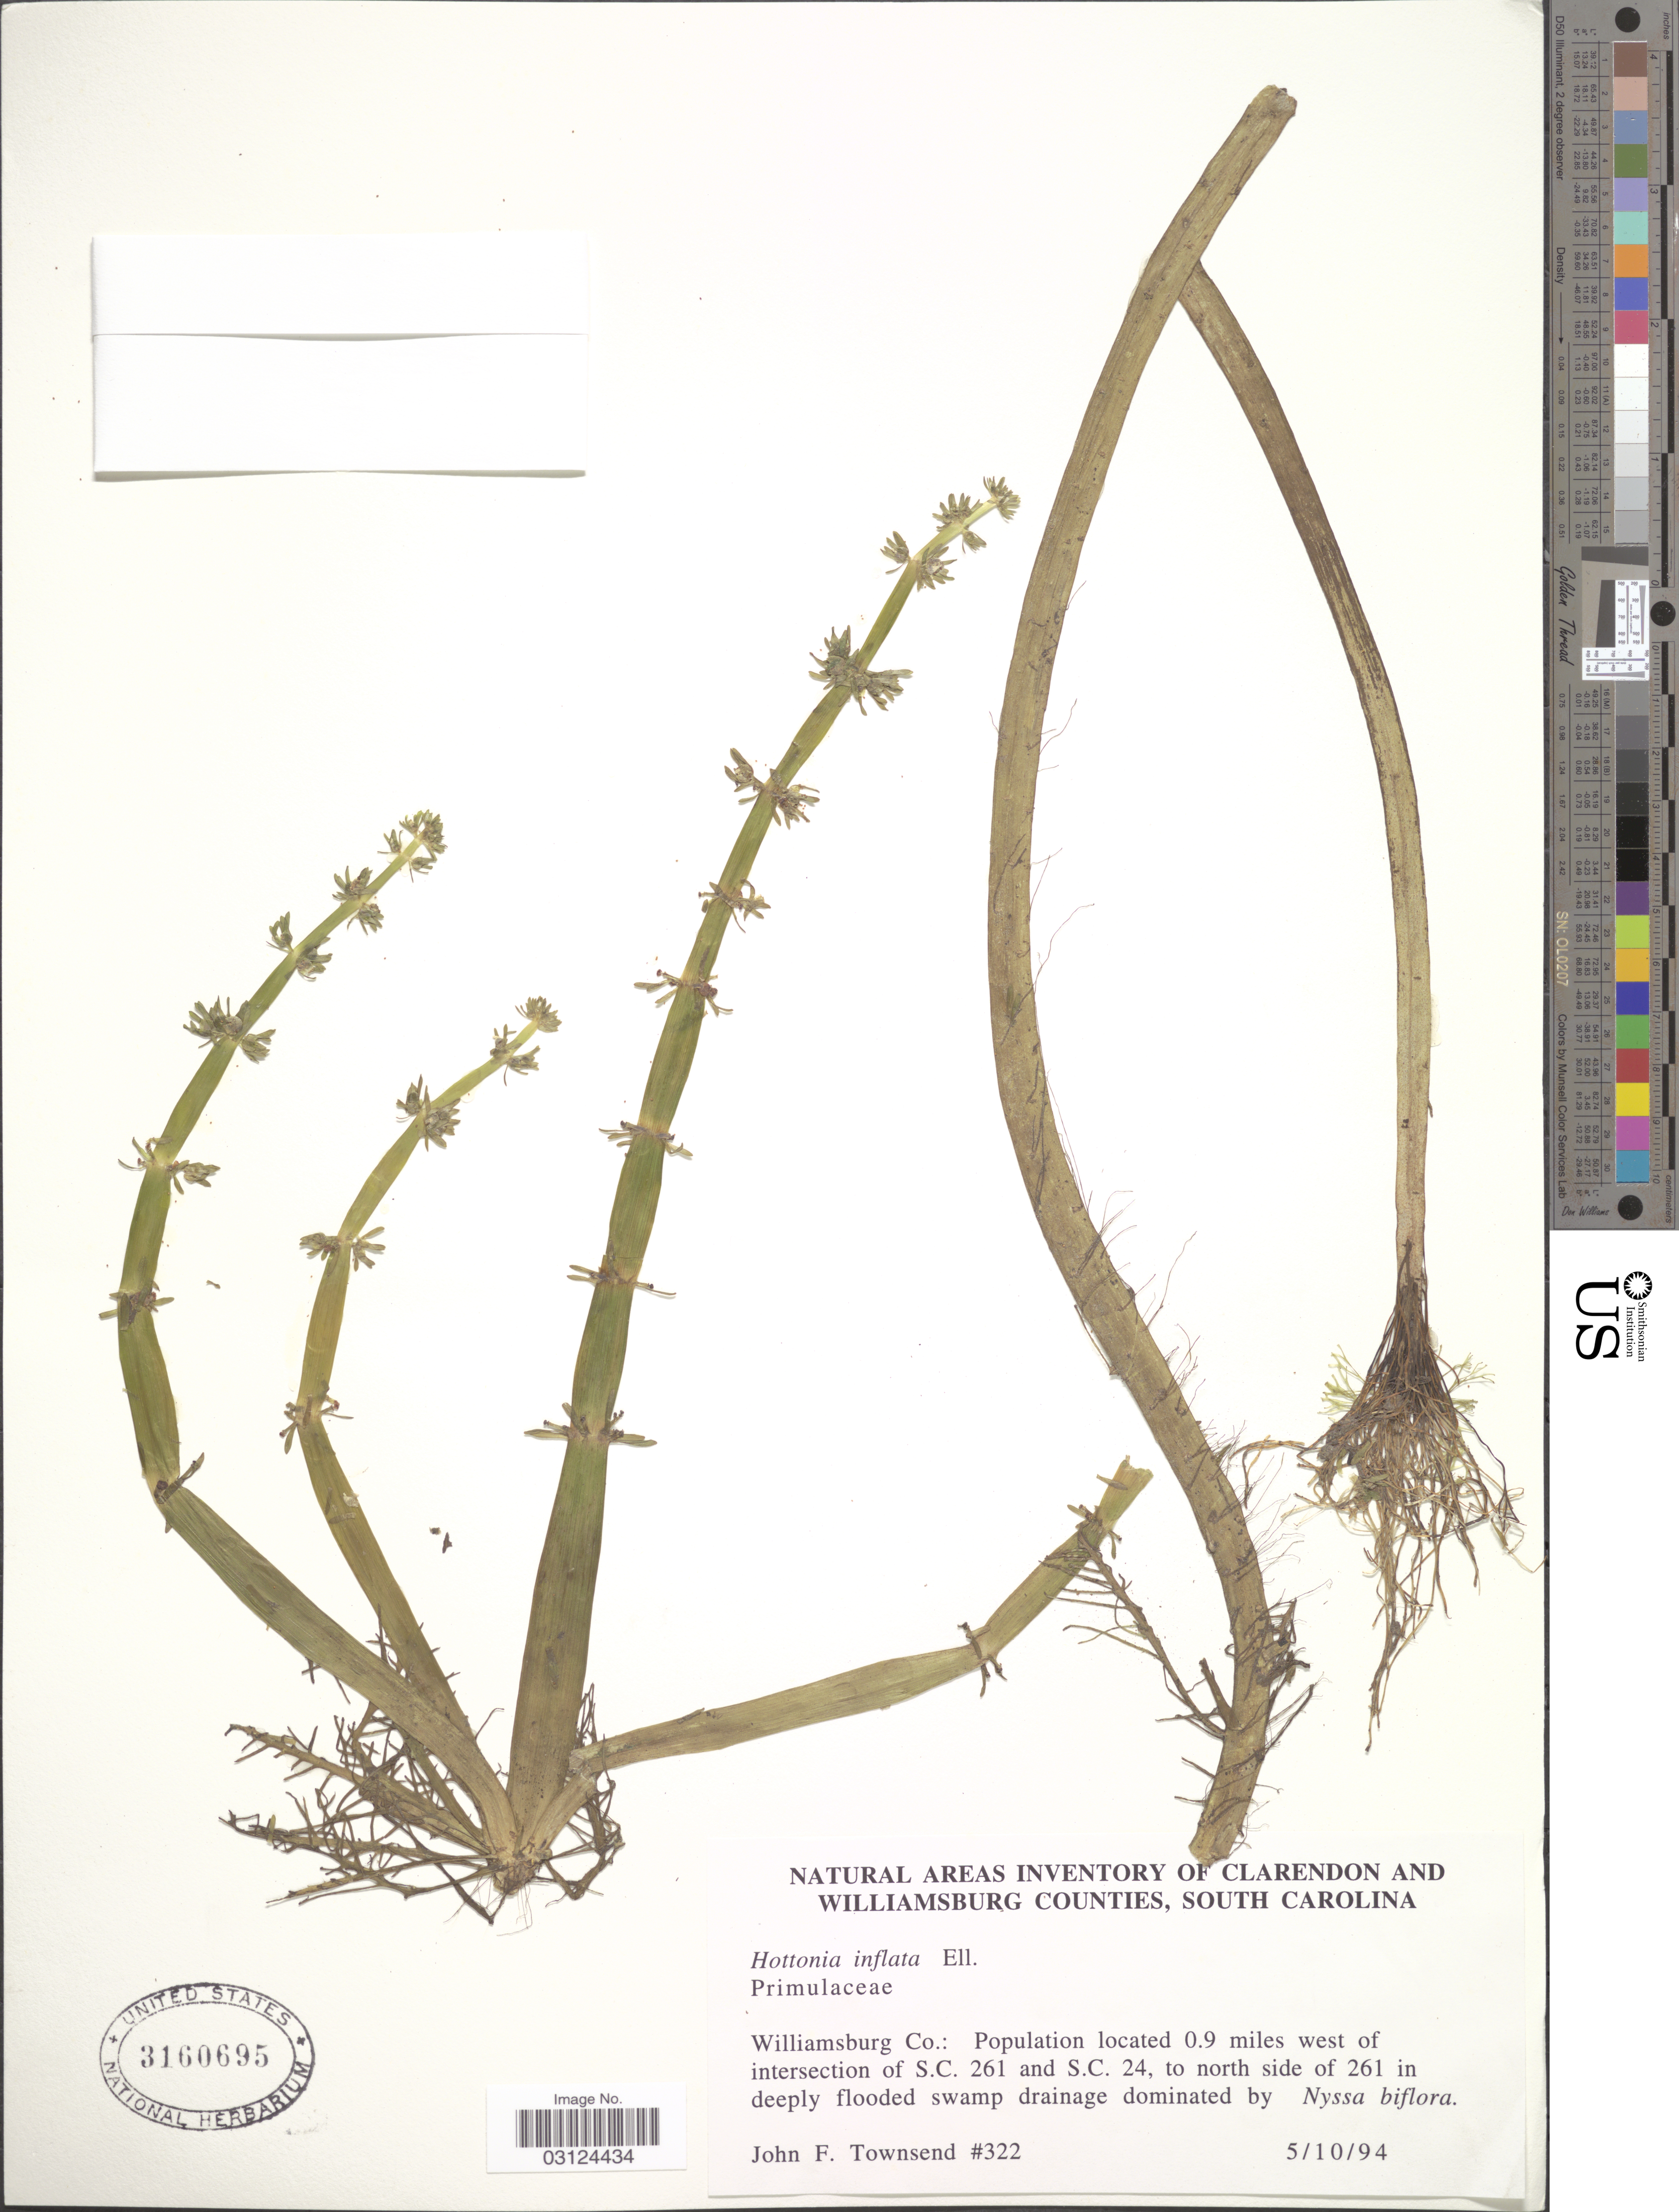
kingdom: Plantae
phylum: Tracheophyta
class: Magnoliopsida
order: Ericales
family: Primulaceae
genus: Hottonia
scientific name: Hottonia inflata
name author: Elliott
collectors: J. F. Townsend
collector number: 322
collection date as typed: Transcribed d/m/y: 10/5/94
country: United States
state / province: South Carolina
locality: Natural Areas Inventory of Clarendon And Williamsburg Counties, Williamsburg Co.: Population located 0.9 miles west of intersection of S.C. 261 and S.C. 24, to north side of 261.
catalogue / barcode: US 3160695